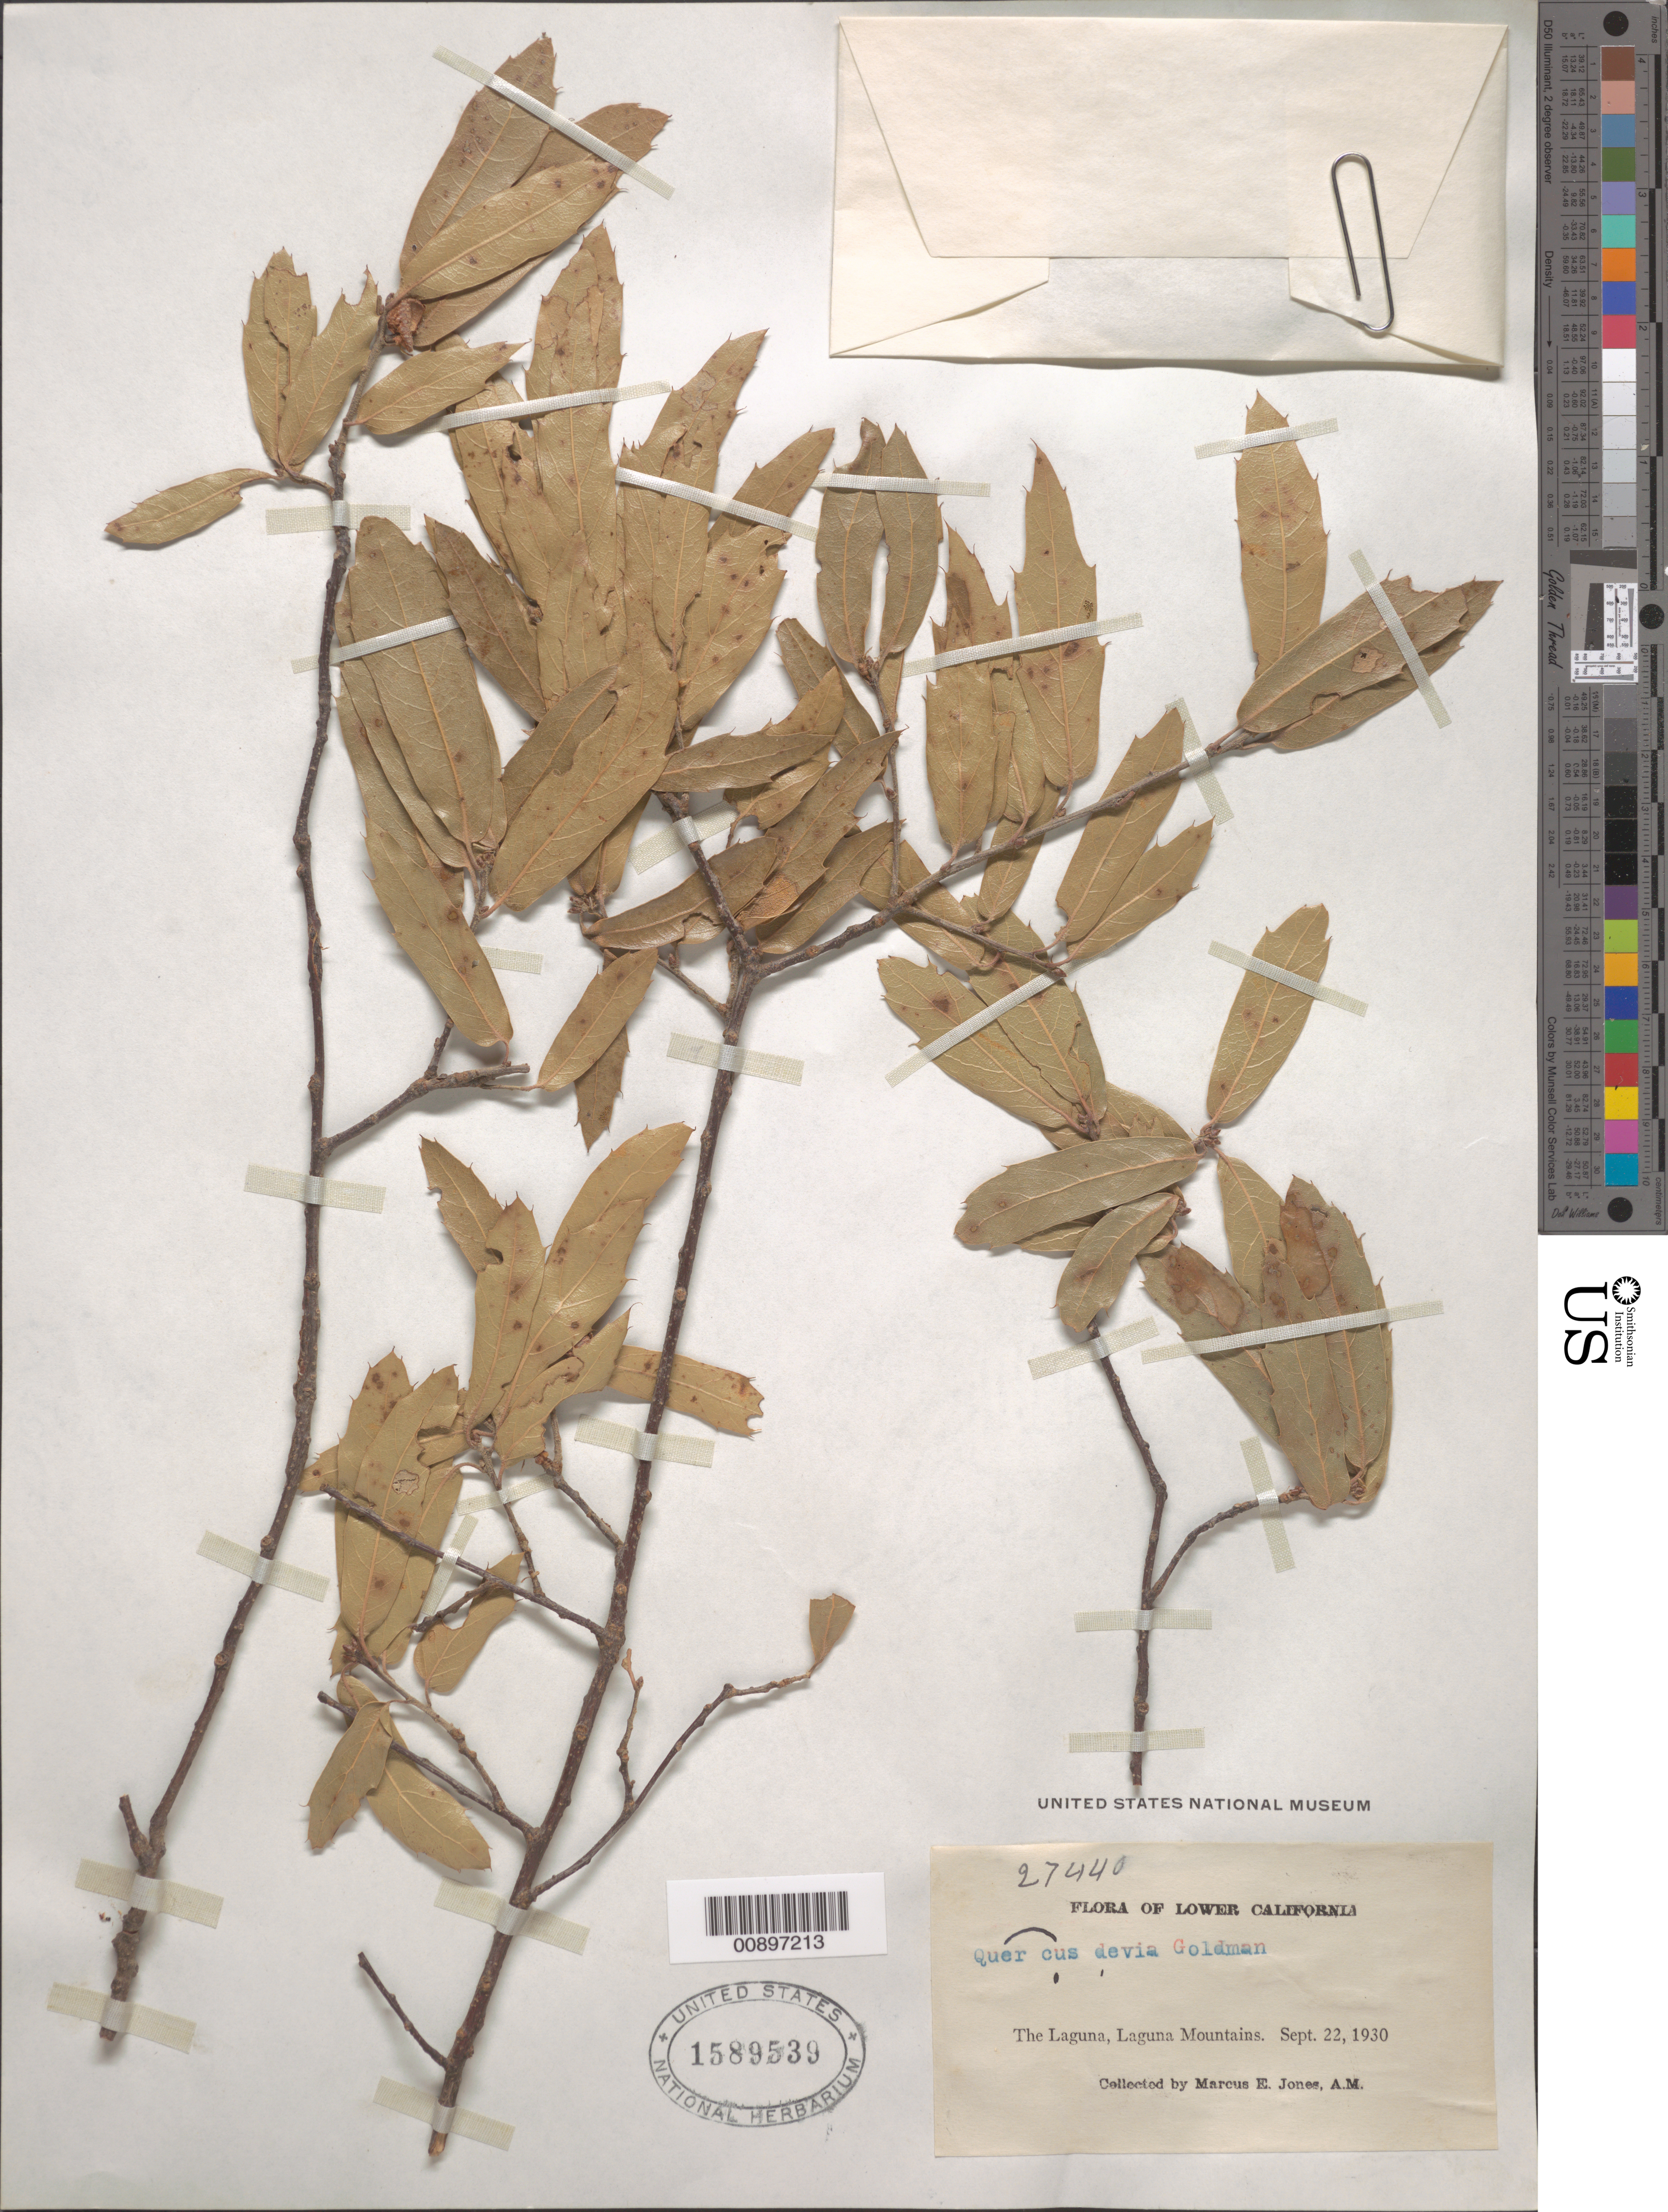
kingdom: Plantae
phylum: Tracheophyta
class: Magnoliopsida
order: Fagales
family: Fagaceae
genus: Quercus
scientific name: Quercus devia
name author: Goldman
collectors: M. E. Jones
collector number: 27440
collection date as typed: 22 Sep 1930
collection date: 1930-09-22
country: Mexico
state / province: Baja California Sur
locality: The Laguna, Laguna Mountains. Lower California.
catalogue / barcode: US 1589539